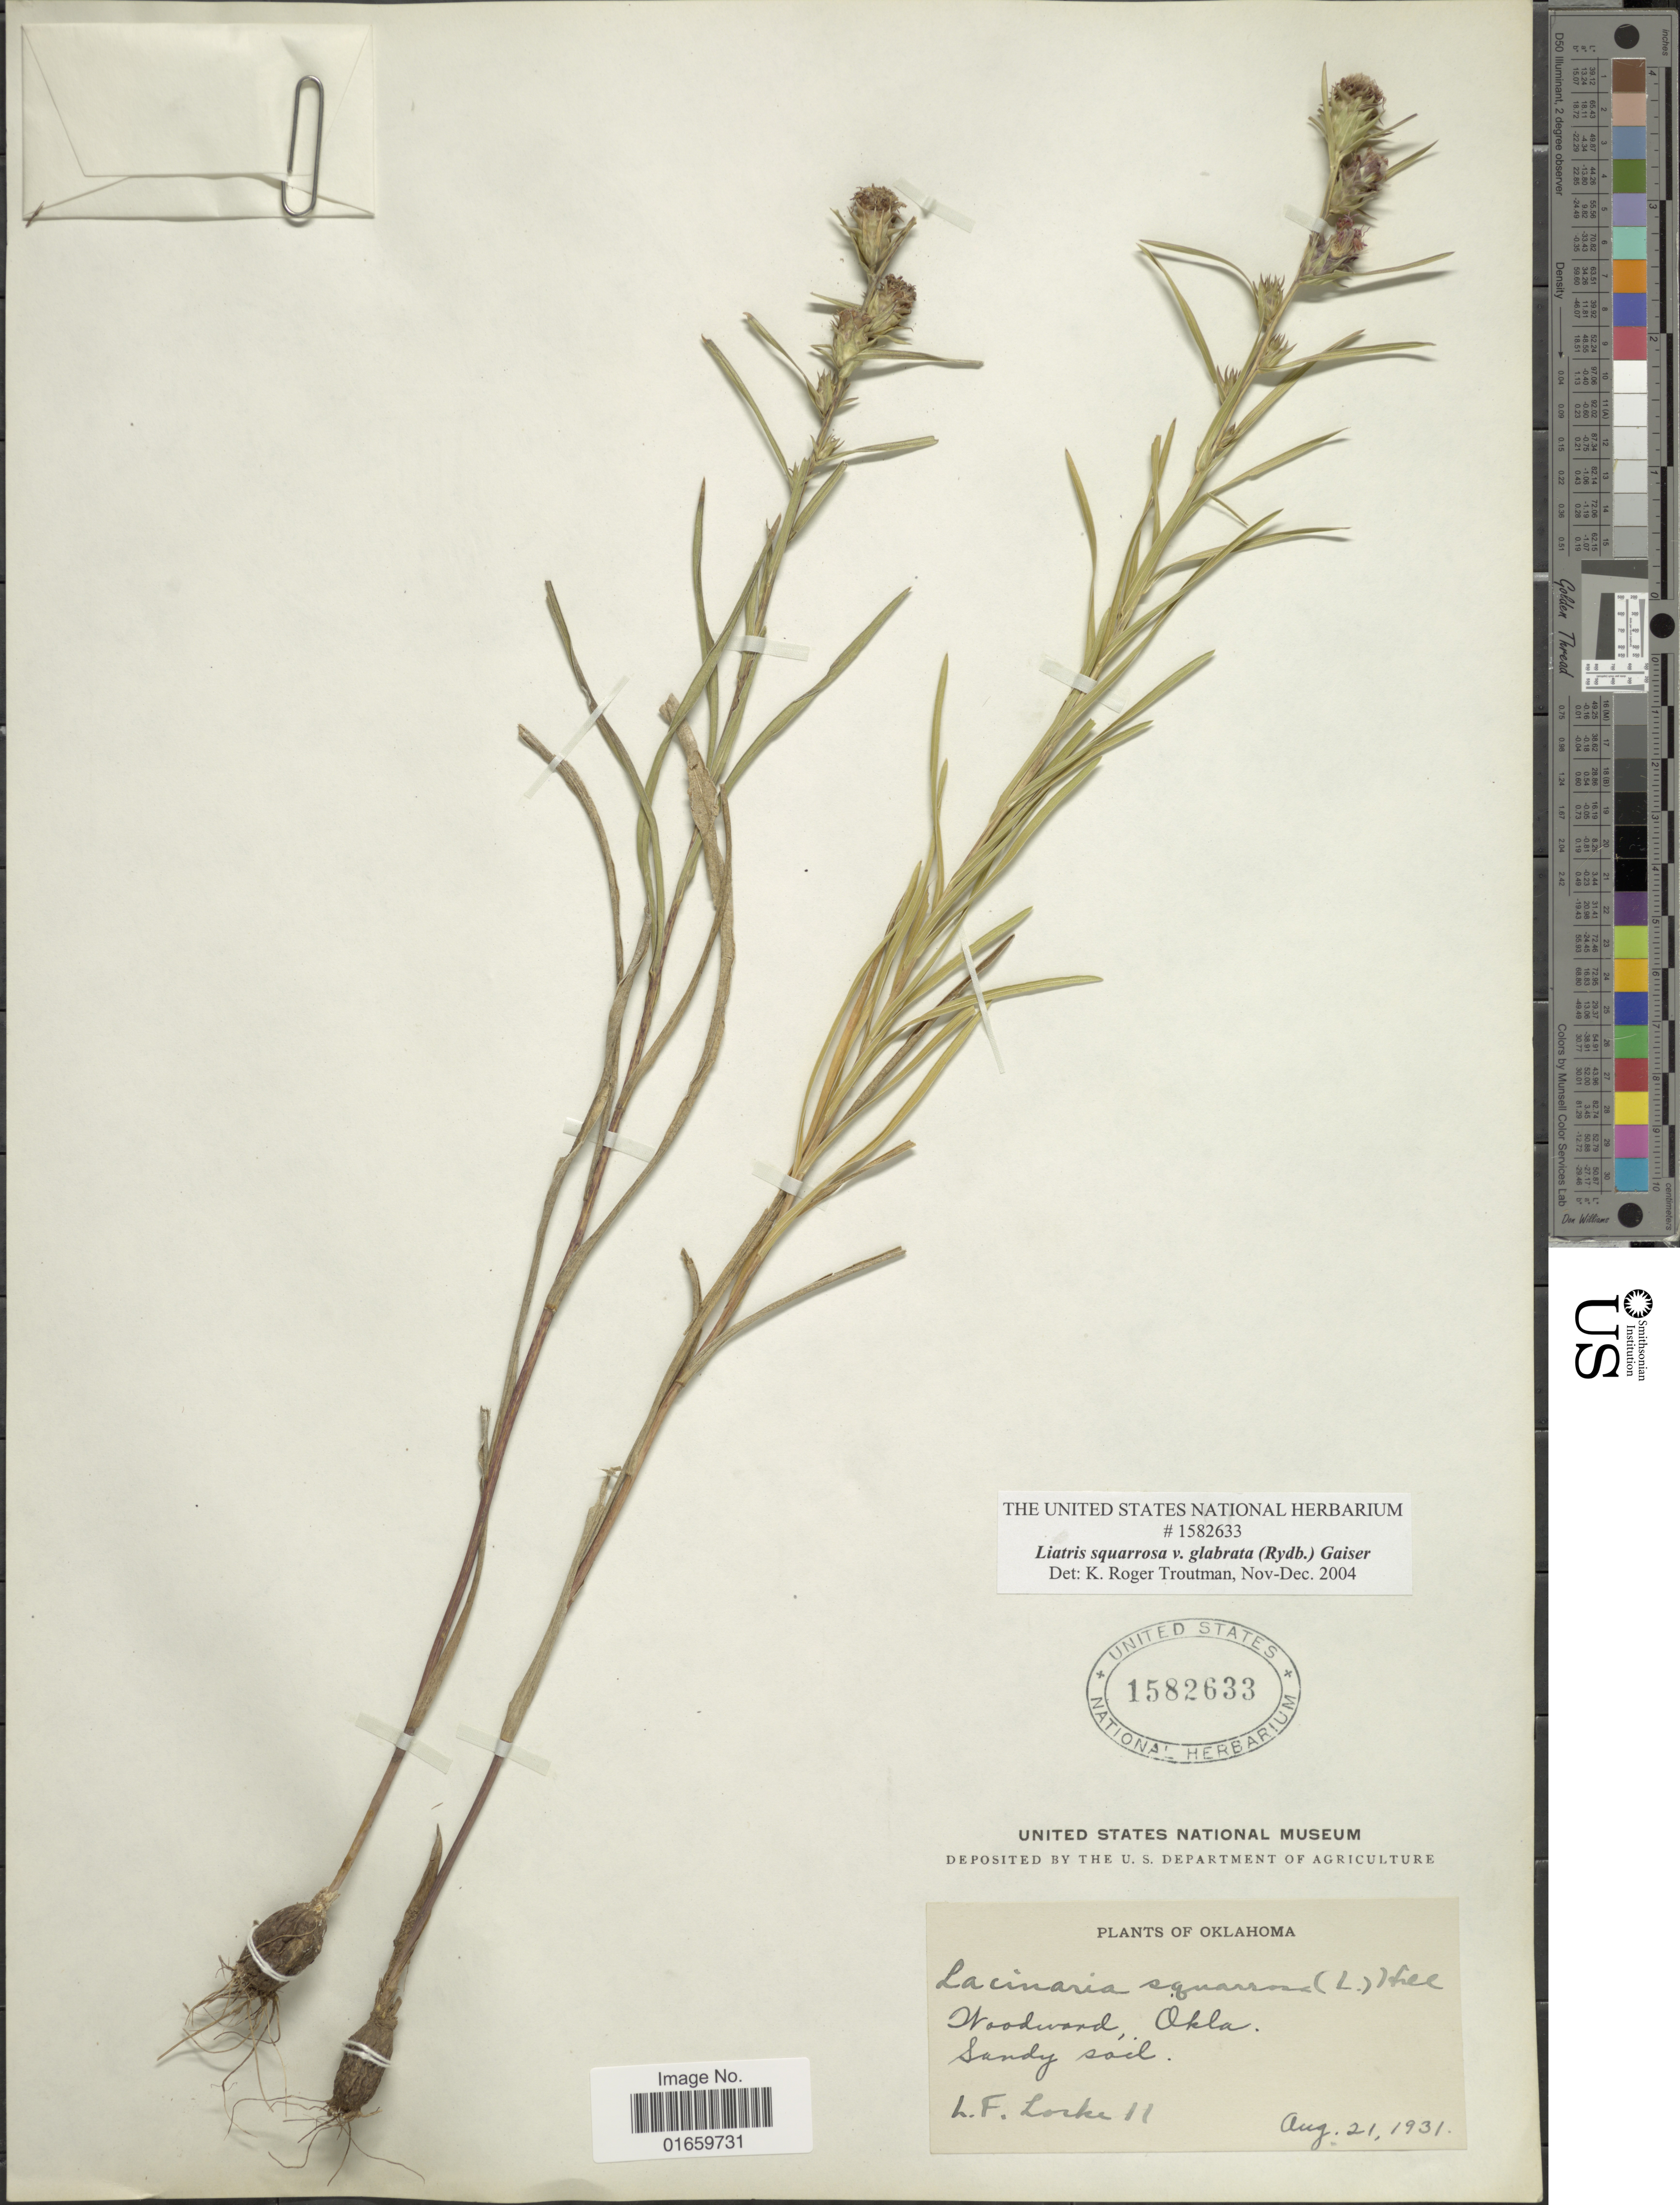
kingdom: Plantae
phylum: Tracheophyta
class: Magnoliopsida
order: Asterales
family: Asteraceae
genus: Liatris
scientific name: Liatris squarrosa var. glabrata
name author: (Rydb.) Gaiser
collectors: L. Lorke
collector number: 11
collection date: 1931-08-21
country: United States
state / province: Oklahoma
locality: Woodward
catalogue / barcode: US 1582633